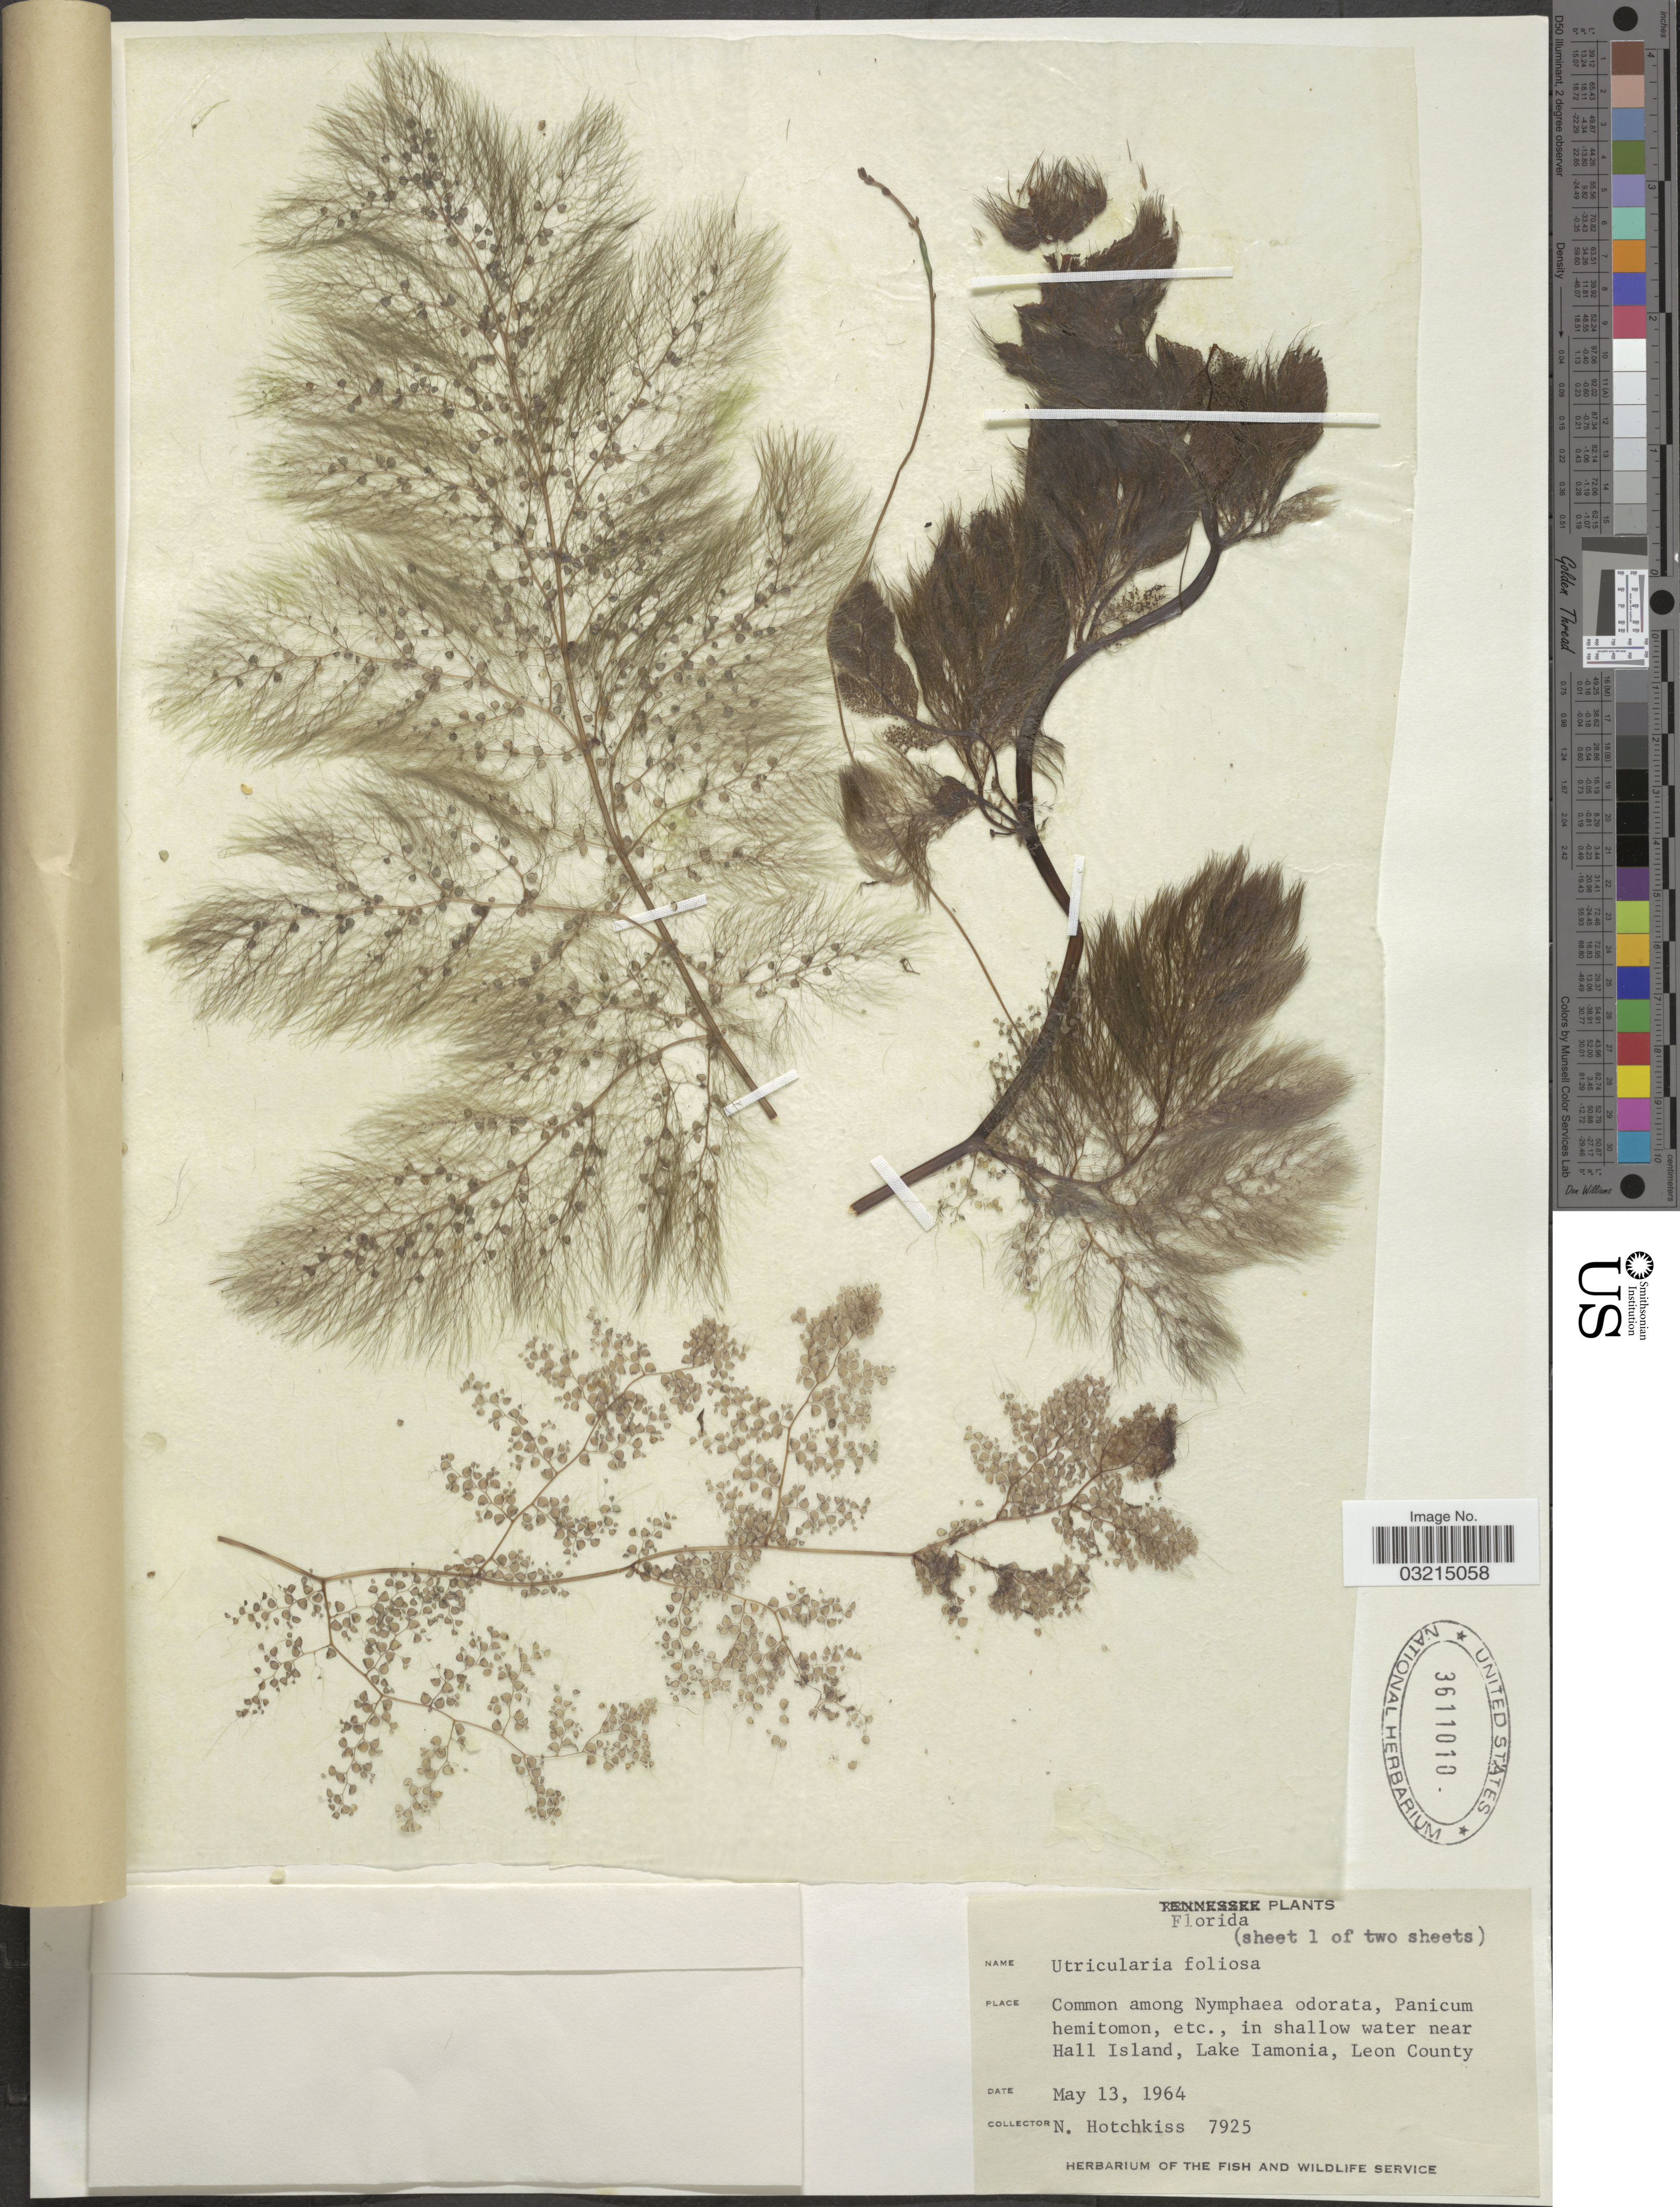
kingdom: Plantae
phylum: Tracheophyta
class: Magnoliopsida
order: Lamiales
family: Lentibulariaceae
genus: Utricularia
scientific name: Utricularia foliosa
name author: L.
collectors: N. Hotchkiss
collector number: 7925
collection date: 1964-05-13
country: United States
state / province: Florida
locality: In shallow water near Hall Island, Lake Iamonia, Leon County.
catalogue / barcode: US 3611010